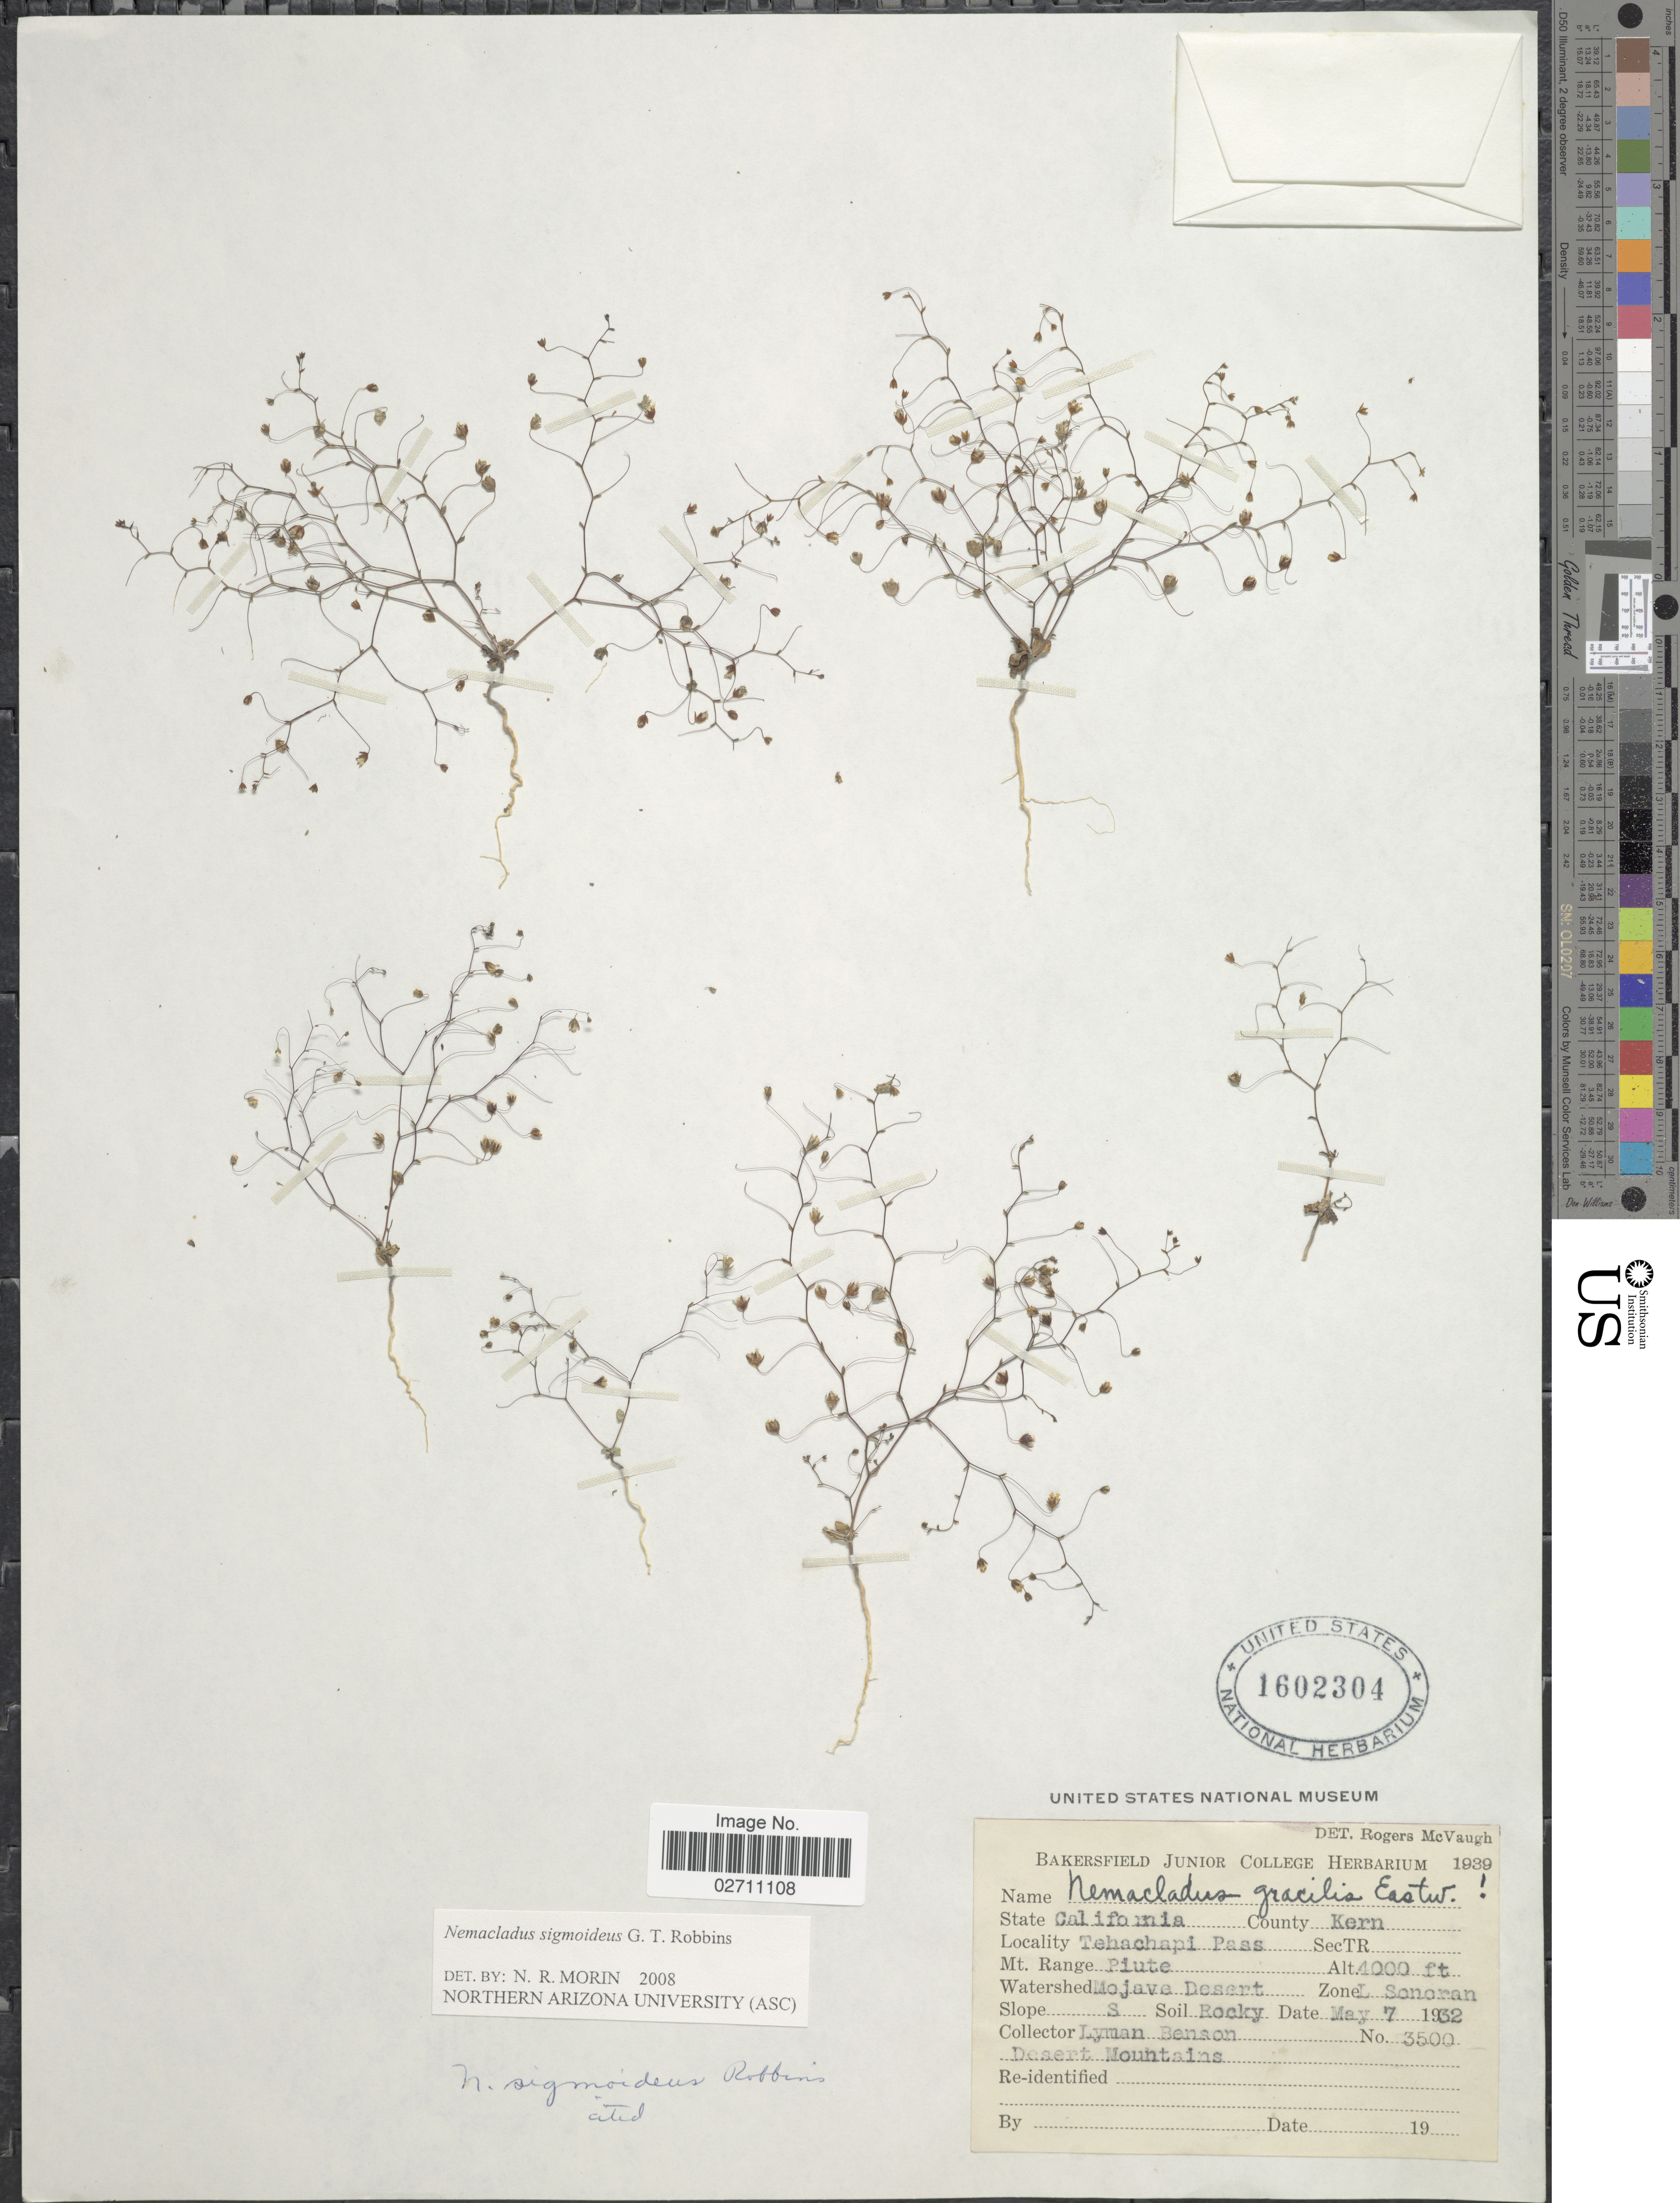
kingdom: Plantae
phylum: Tracheophyta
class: Magnoliopsida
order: Asterales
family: Campanulaceae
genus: Nemacladus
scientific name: Nemacladus sigmoideus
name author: G.T. Robbins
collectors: L. D. Benson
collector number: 3500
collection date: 1932-05-07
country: United States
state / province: California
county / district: Kern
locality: State California, County Kern, Tehachapi Pass, Piute, Mojave Desert Zone L. Sonoran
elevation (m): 1219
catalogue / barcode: US 1602304